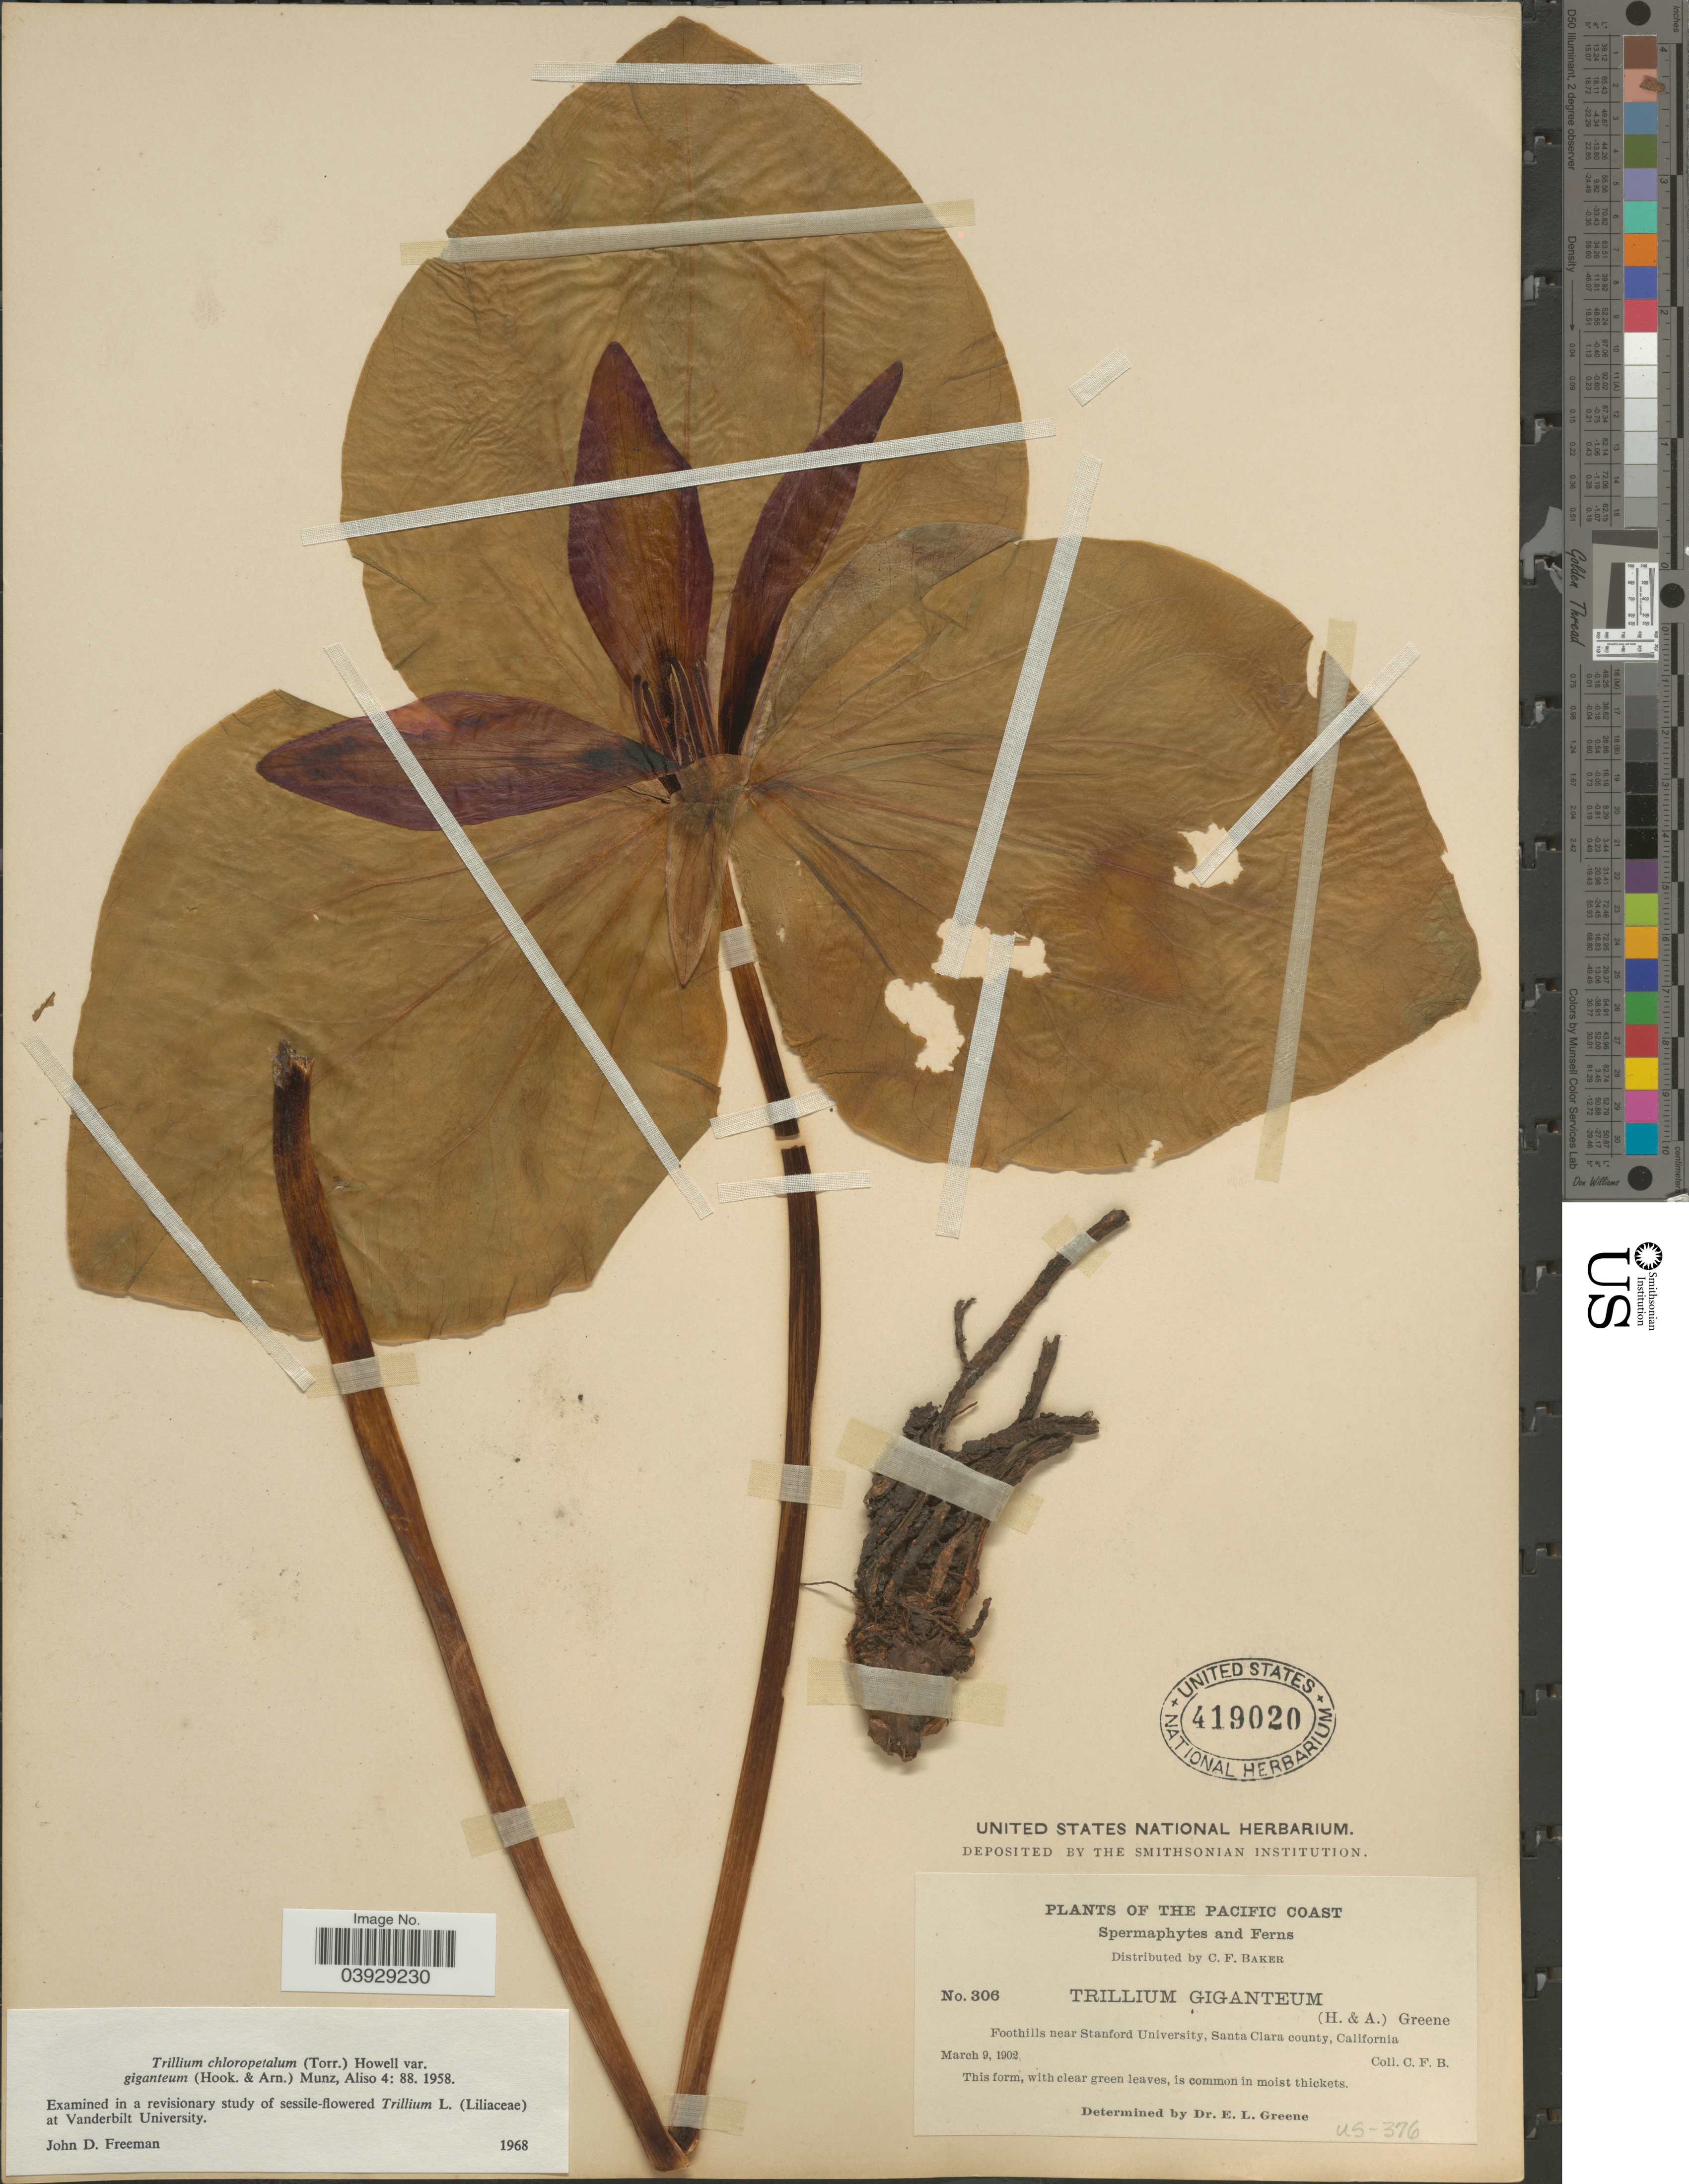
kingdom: Plantae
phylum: Tracheophyta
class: Liliopsida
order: Liliales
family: Melanthiaceae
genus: Trillium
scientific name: Trillium chloropetalum var. giganteum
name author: (Hook. & Arn.) Munz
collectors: C. F. Baker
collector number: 306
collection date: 1902-03-09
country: United States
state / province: California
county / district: Santa Clara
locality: Pacific Coast. Foothills near Stanford University, Santa Clara county.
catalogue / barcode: US 419020